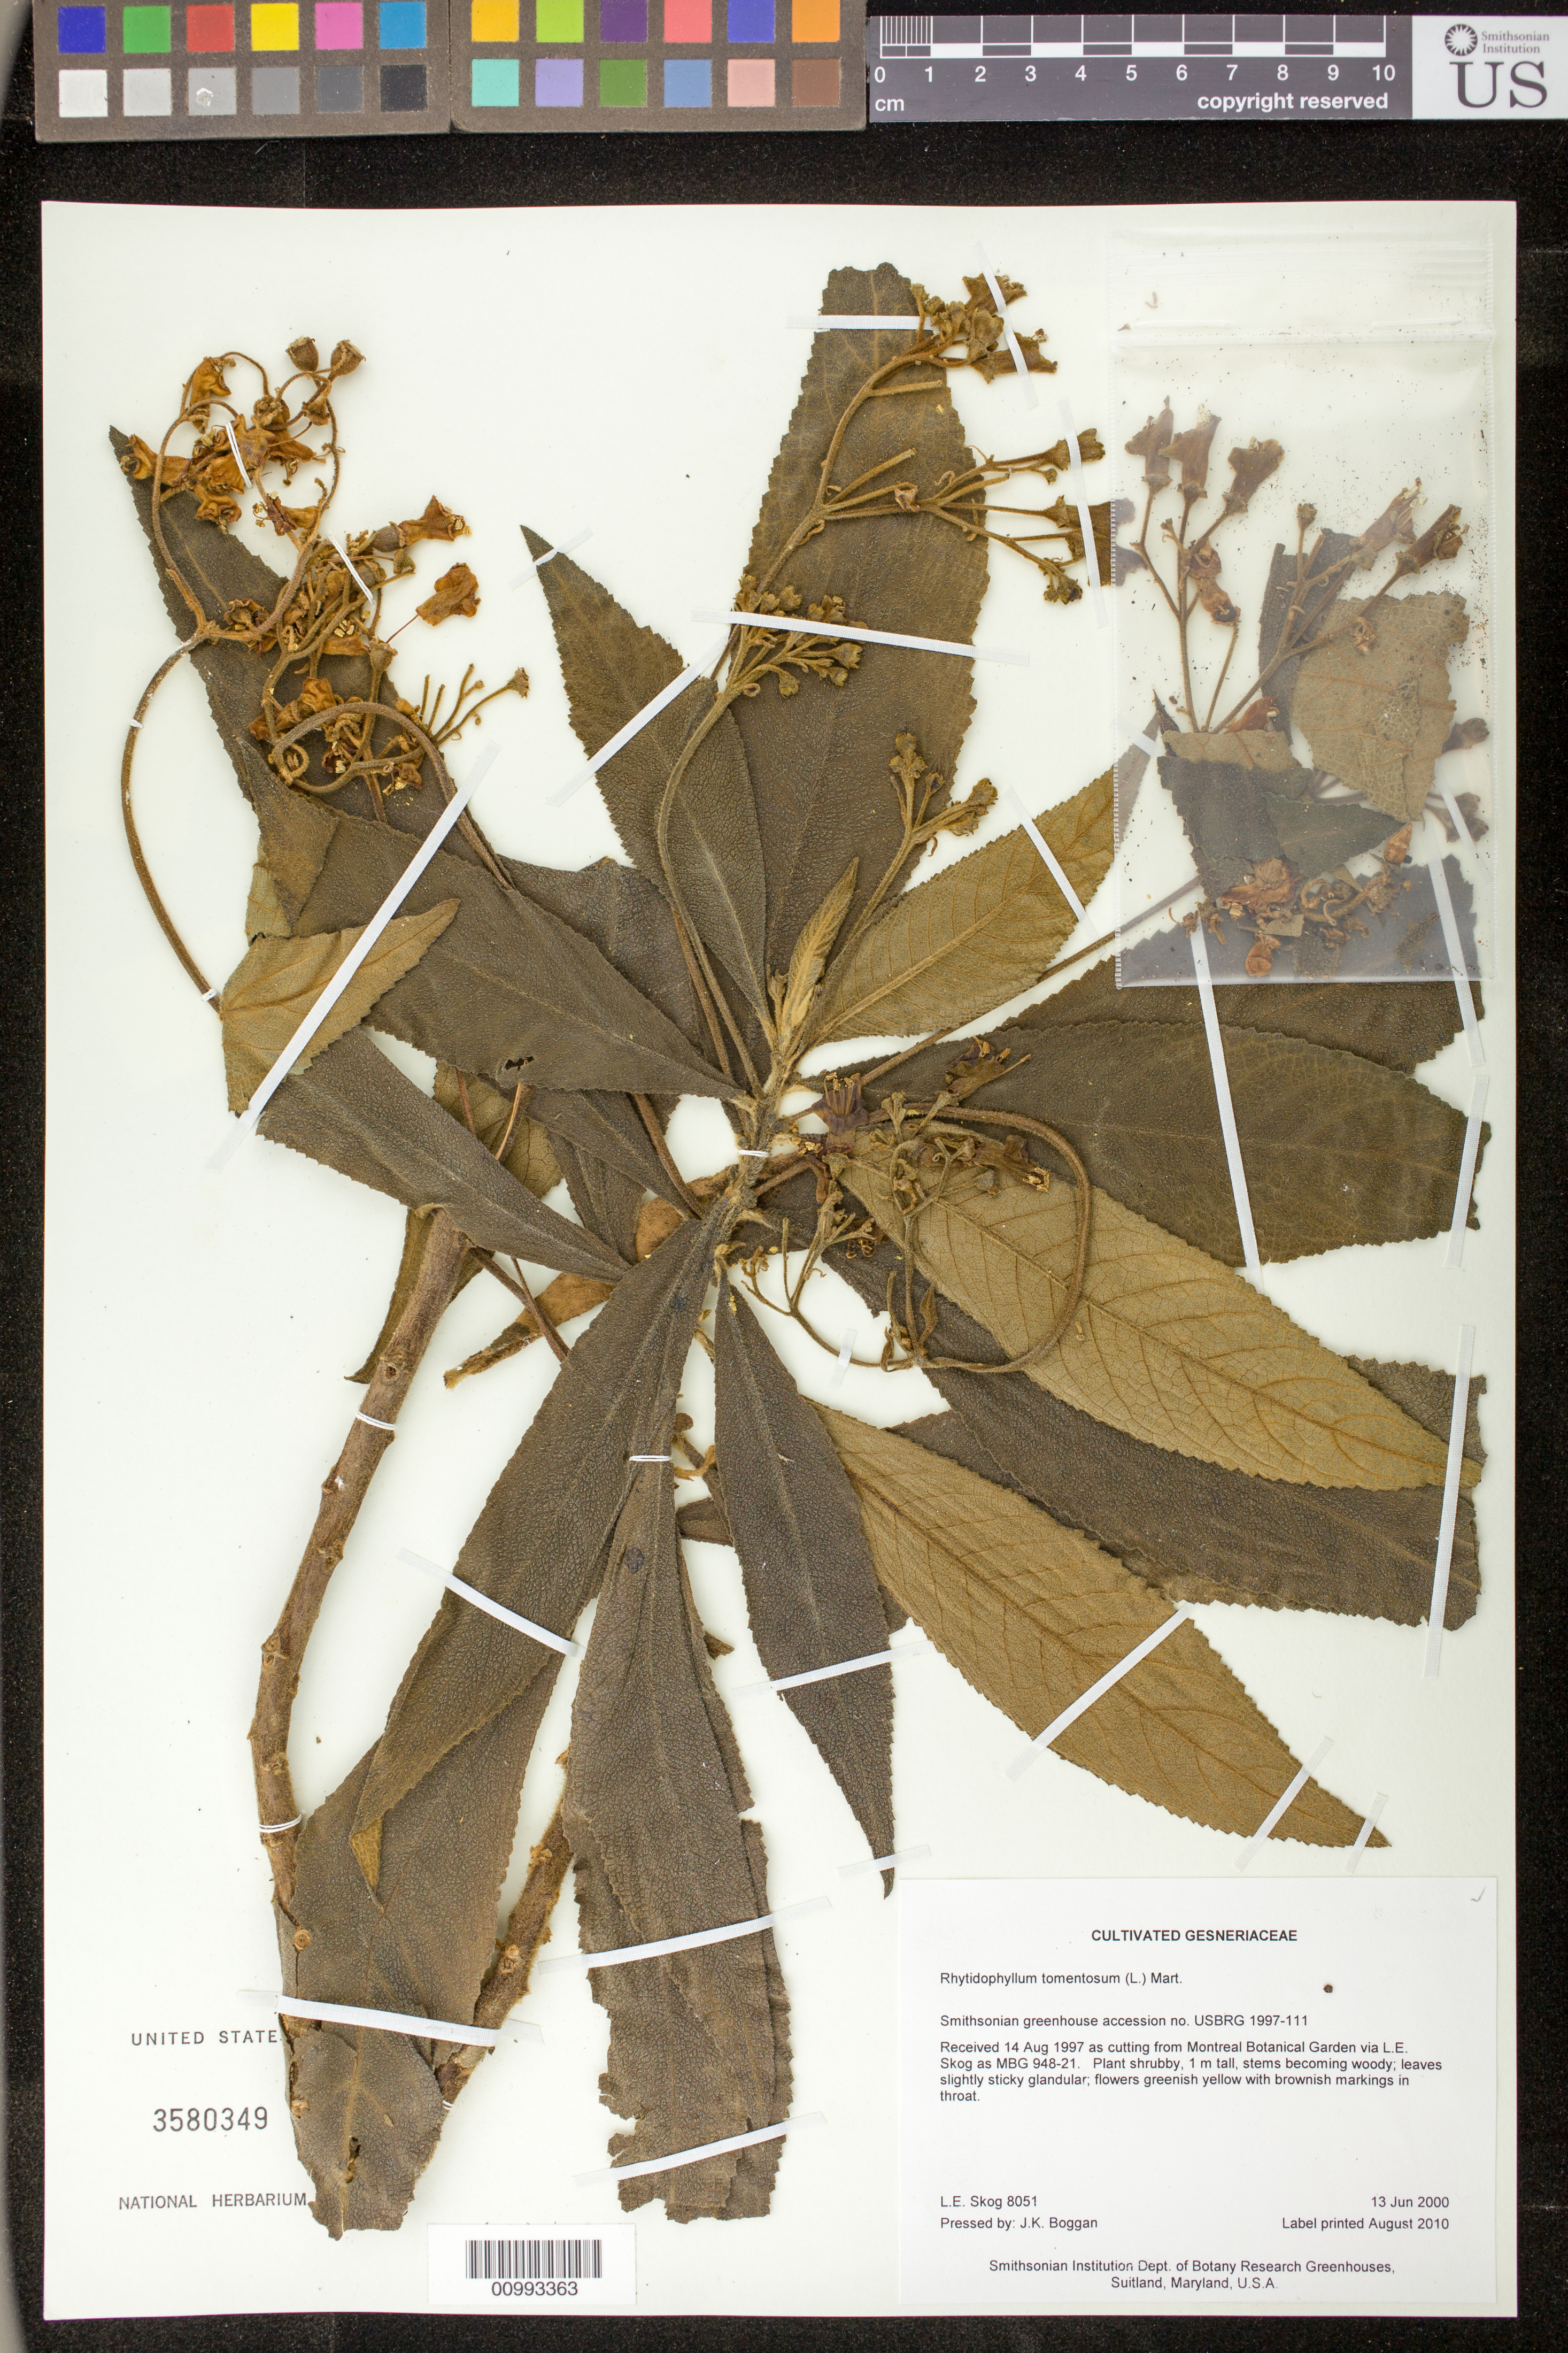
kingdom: Plantae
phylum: Tracheophyta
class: Magnoliopsida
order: Lamiales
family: Gesneriaceae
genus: Rhytidophyllum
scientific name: Rhytidophyllum tomentosum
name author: (L.) Mart.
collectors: L. E. Skog & J. K. Boggan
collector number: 8051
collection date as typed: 13 Jun 2000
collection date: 2000-06-13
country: United States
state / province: Maryland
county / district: Prince George's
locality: Smithsonian Institution Dept. of Botany Research Greenhouses, Suitland, Maryland, U.S.A.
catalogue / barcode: US 3580349